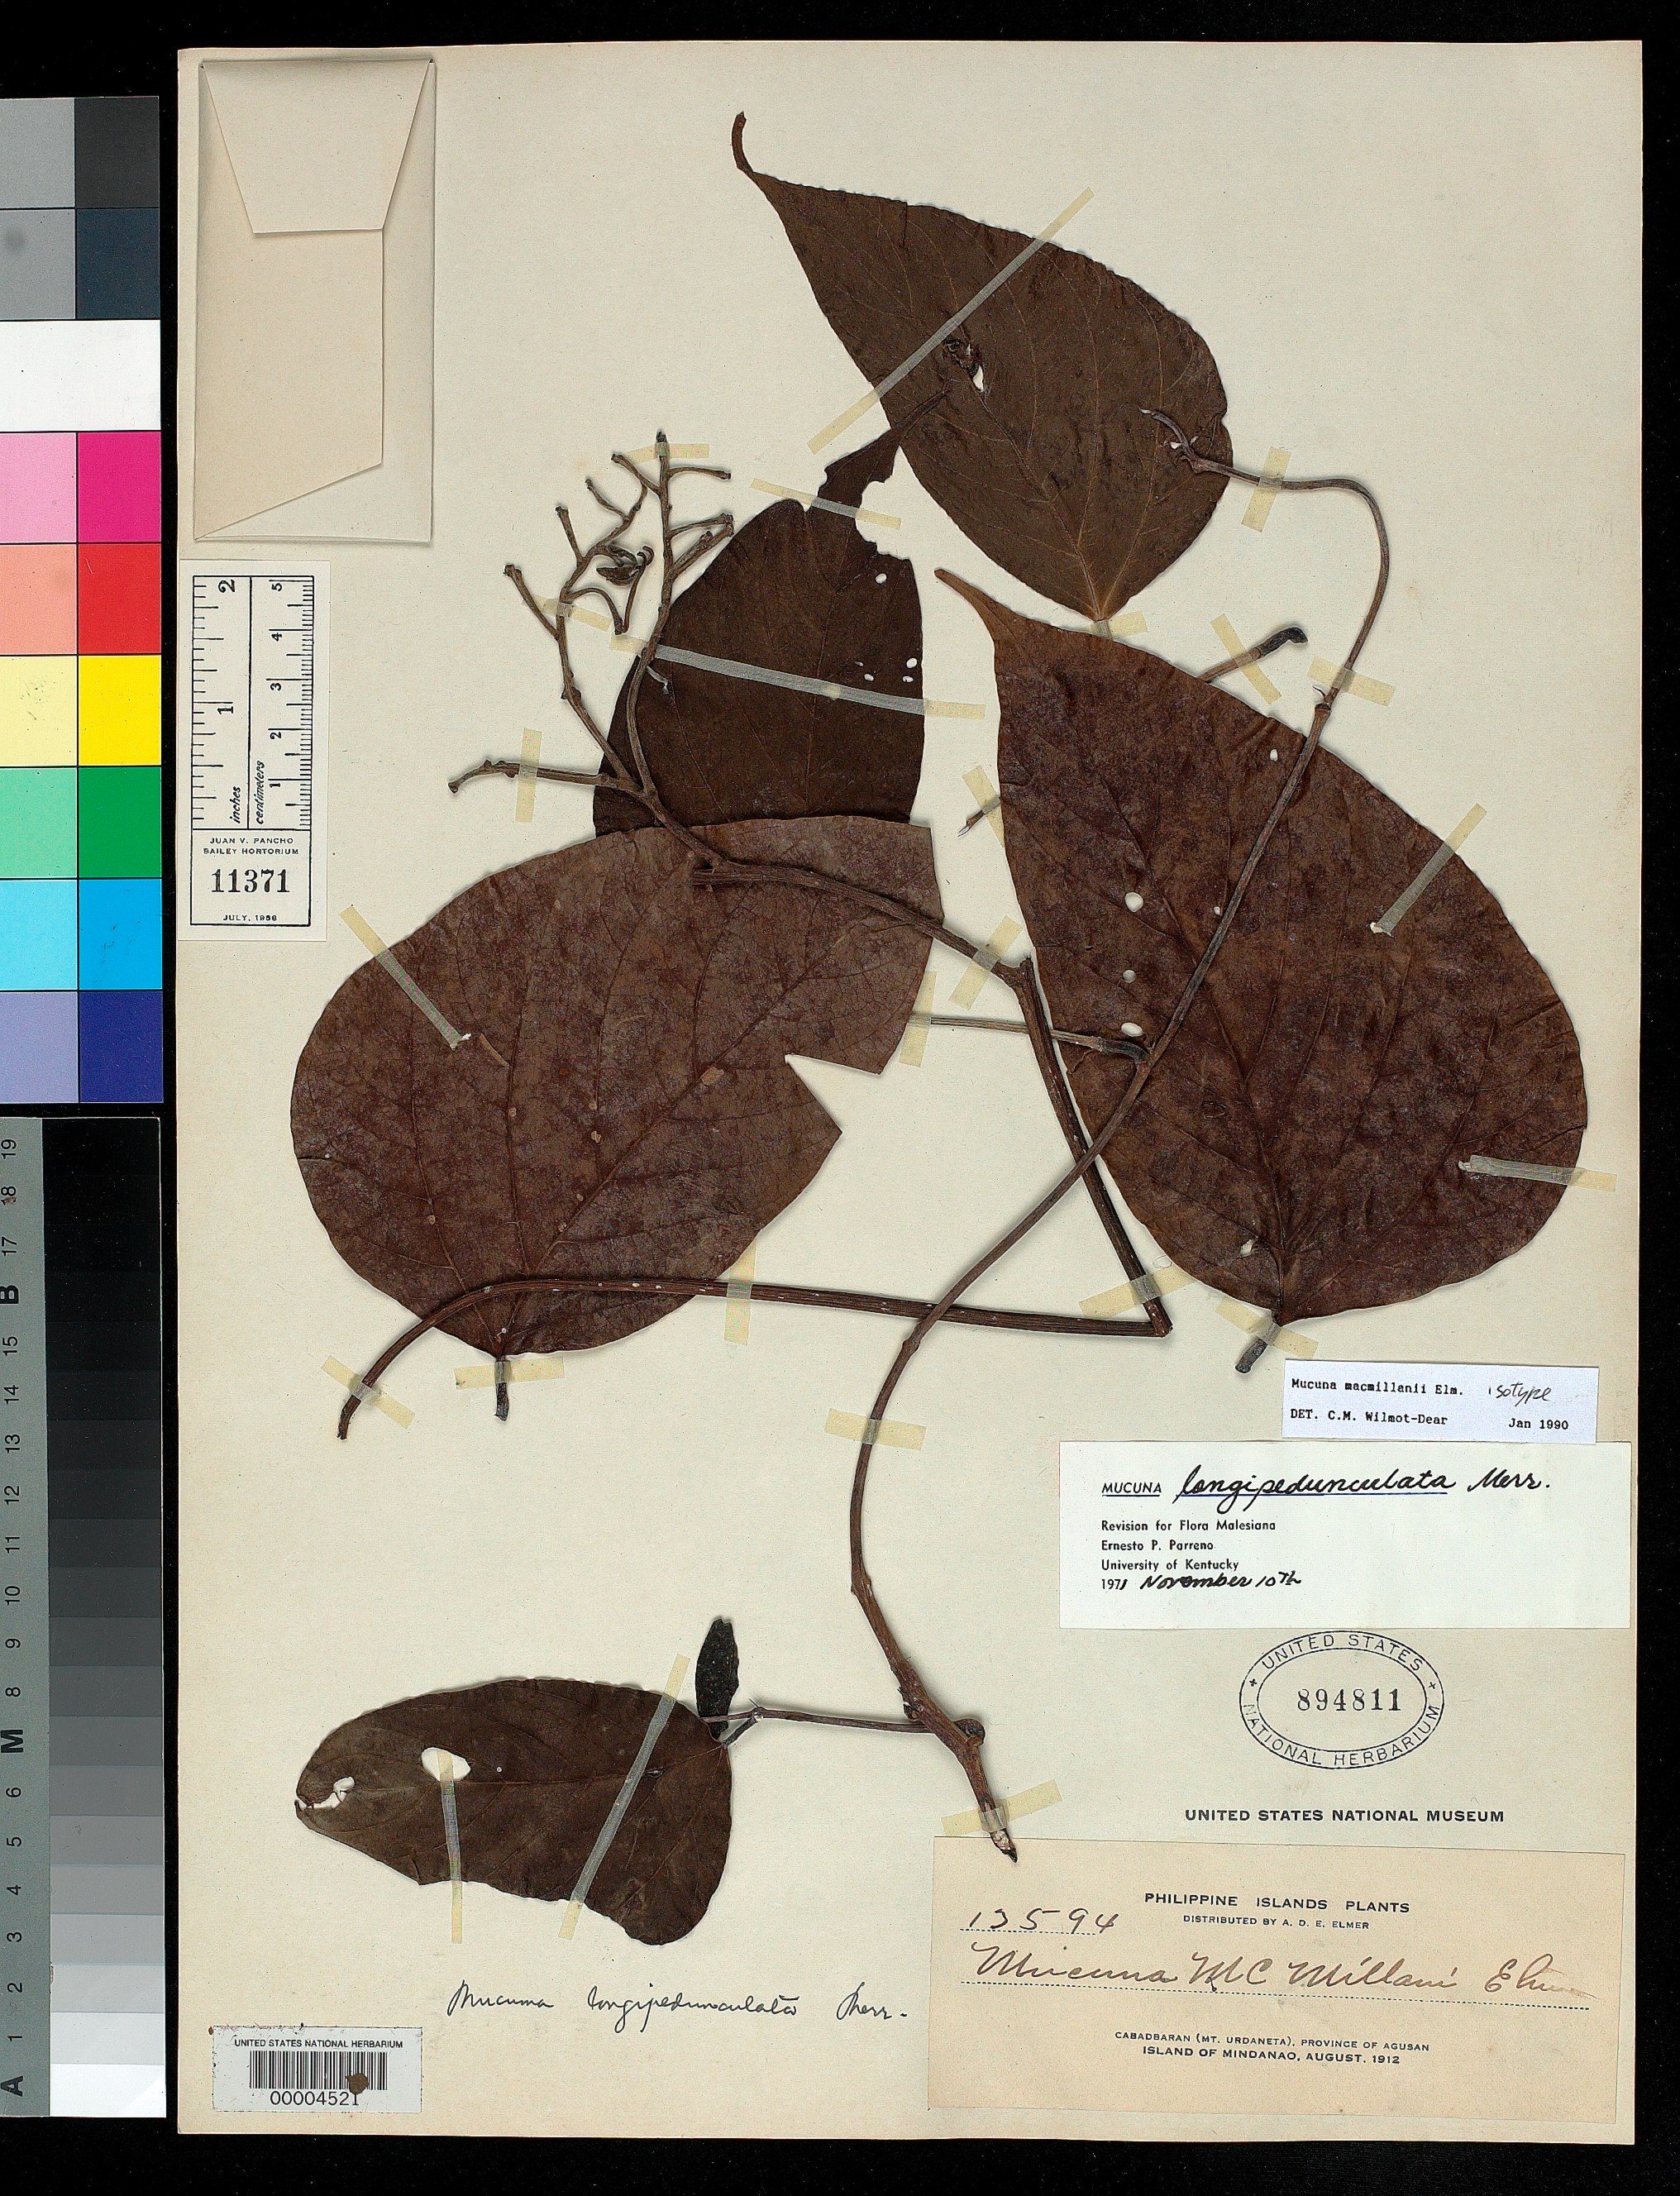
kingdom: Plantae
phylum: Tracheophyta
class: Magnoliopsida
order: Fabales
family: Fabaceae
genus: Mucuna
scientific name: Mucuna macmillani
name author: Elmer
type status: Isotype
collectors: A. D. E. Elmer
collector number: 13594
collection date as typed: Aug 1912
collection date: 1912-08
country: Philippines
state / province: Caraga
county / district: Agusan del Norte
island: Mindanao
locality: Cabadbaran (Mt. Urdaneta), Province of Agusan, Island of Mindanao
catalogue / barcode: US 894811